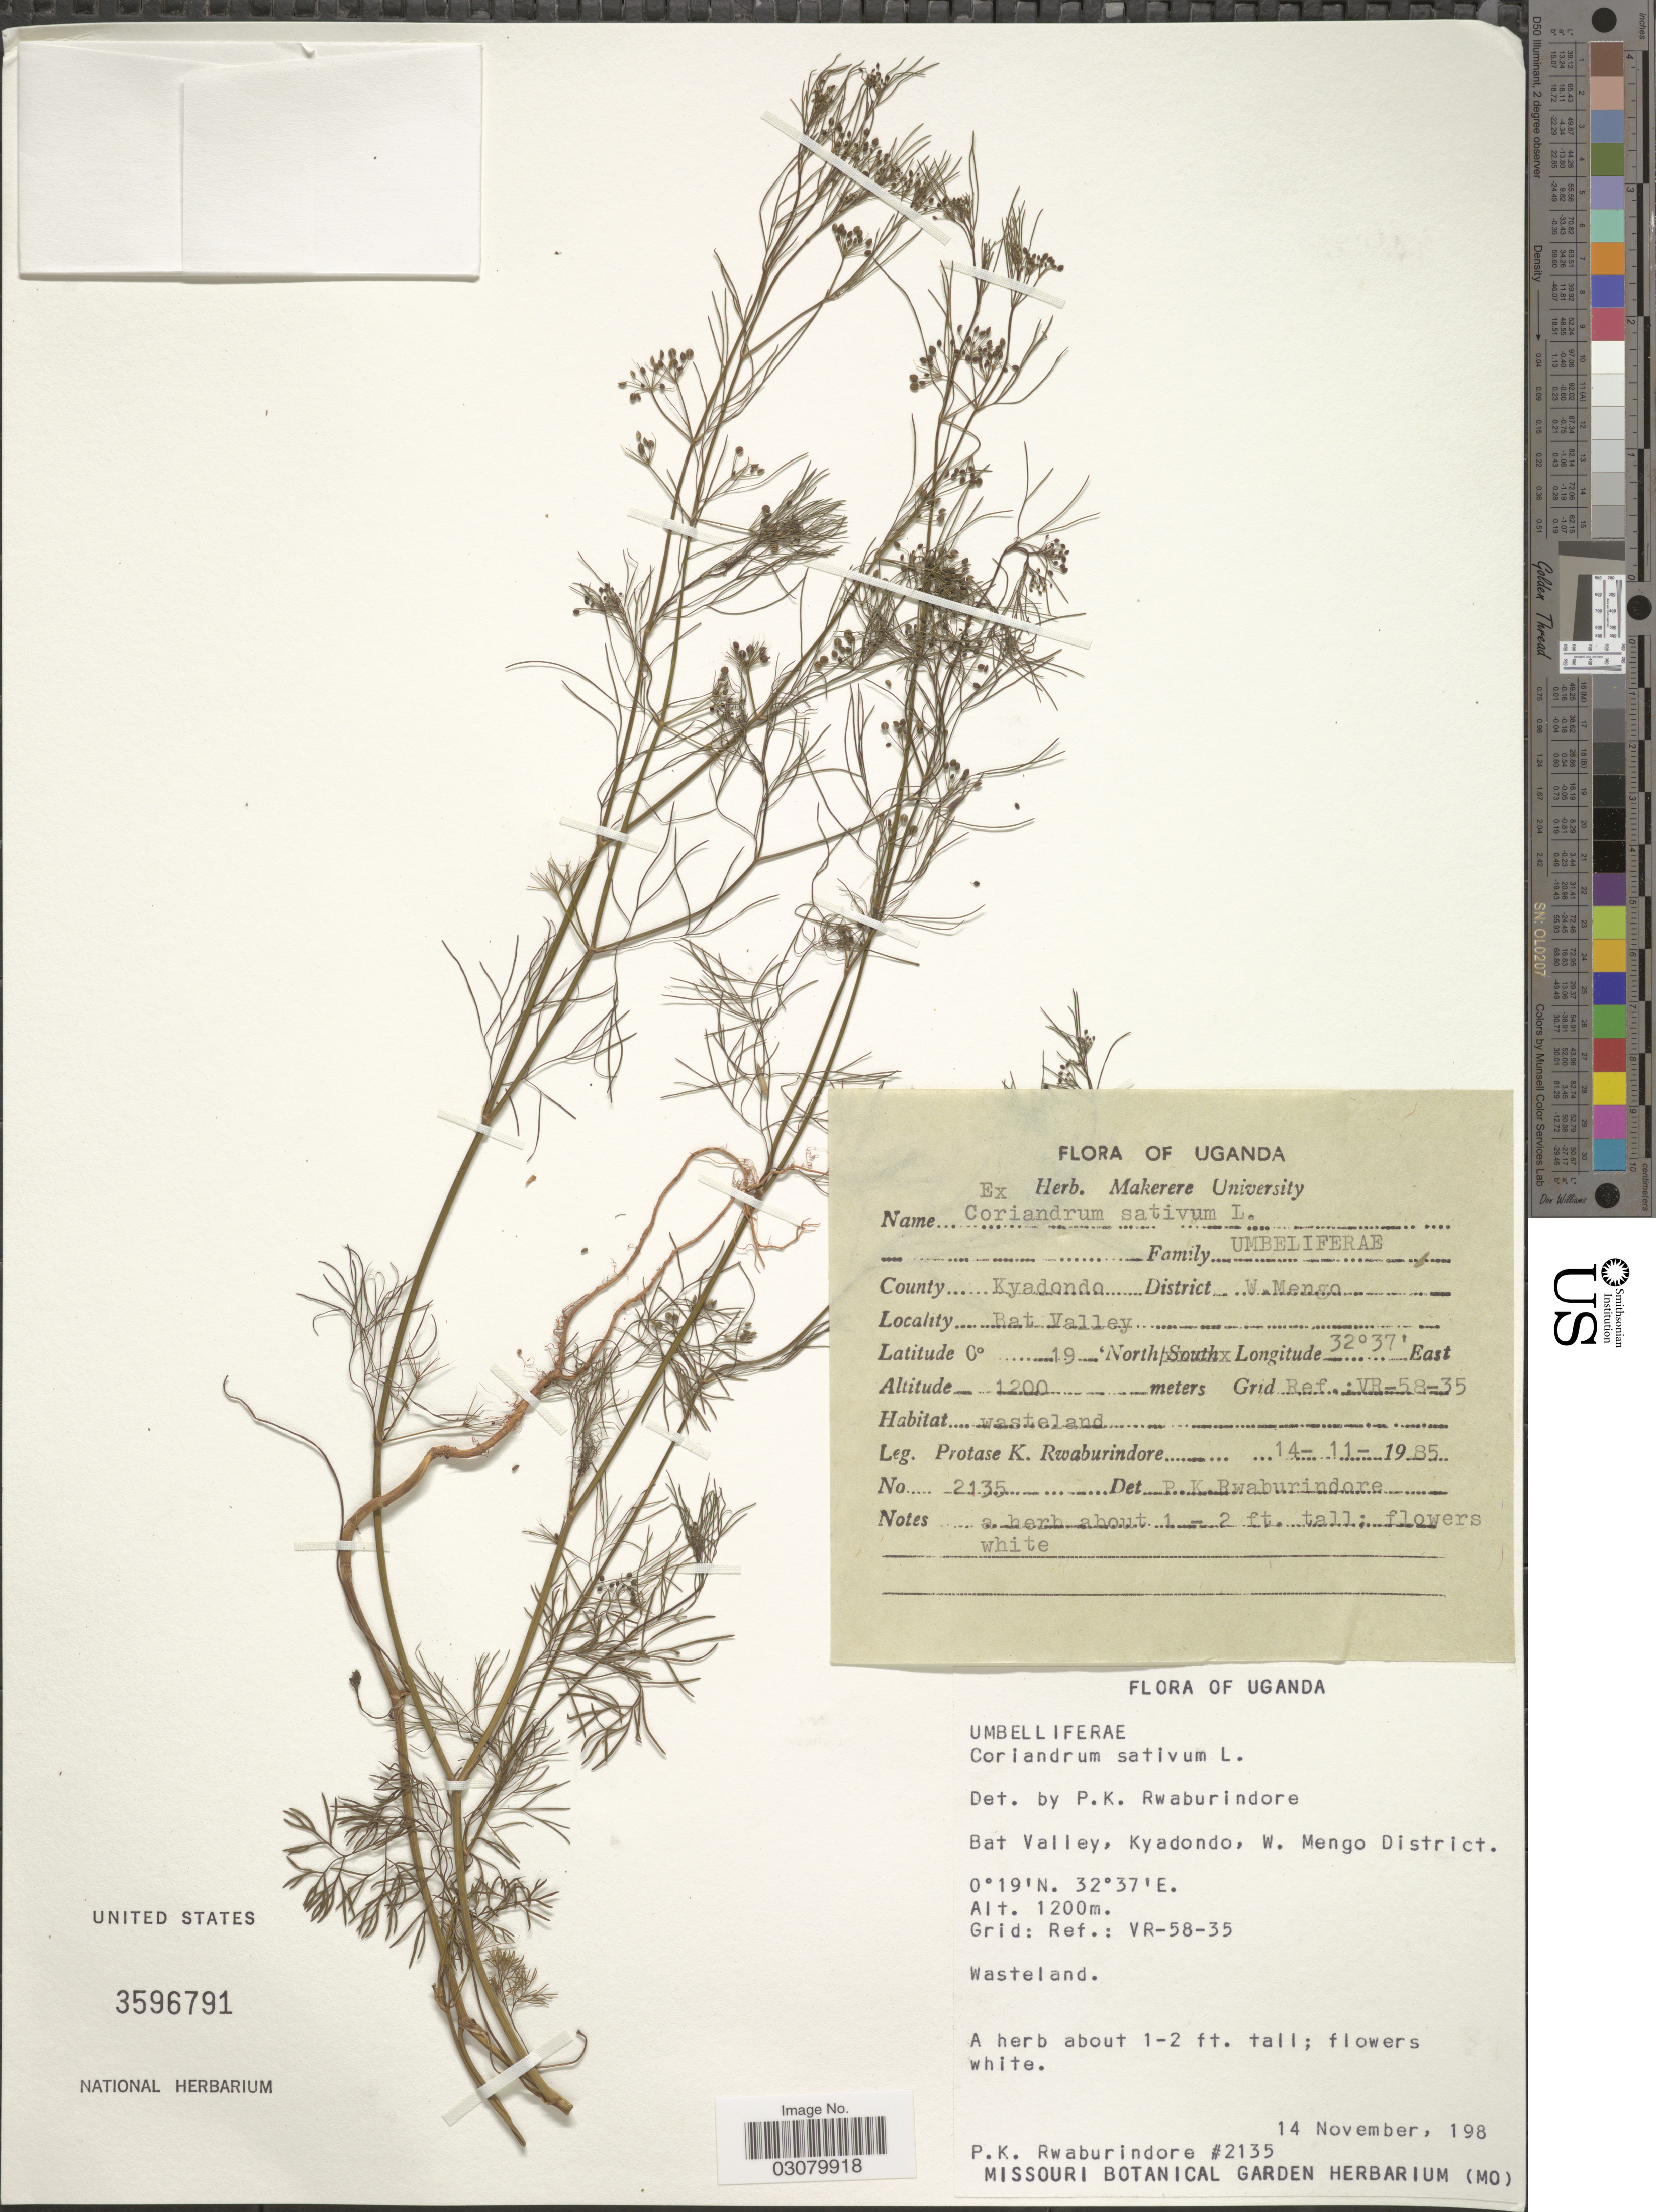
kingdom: Plantae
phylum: Tracheophyta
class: Magnoliopsida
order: Apiales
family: Apiaceae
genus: Coriandrum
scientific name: Coriandrum sativum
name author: L.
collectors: P. Rwaburindore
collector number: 2135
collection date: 1985-11-14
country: Uganda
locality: County Kyadondo. District W. Mengo. Bat Valley. Grid Ref.: VR-58-35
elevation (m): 1200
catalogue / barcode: US 3596791